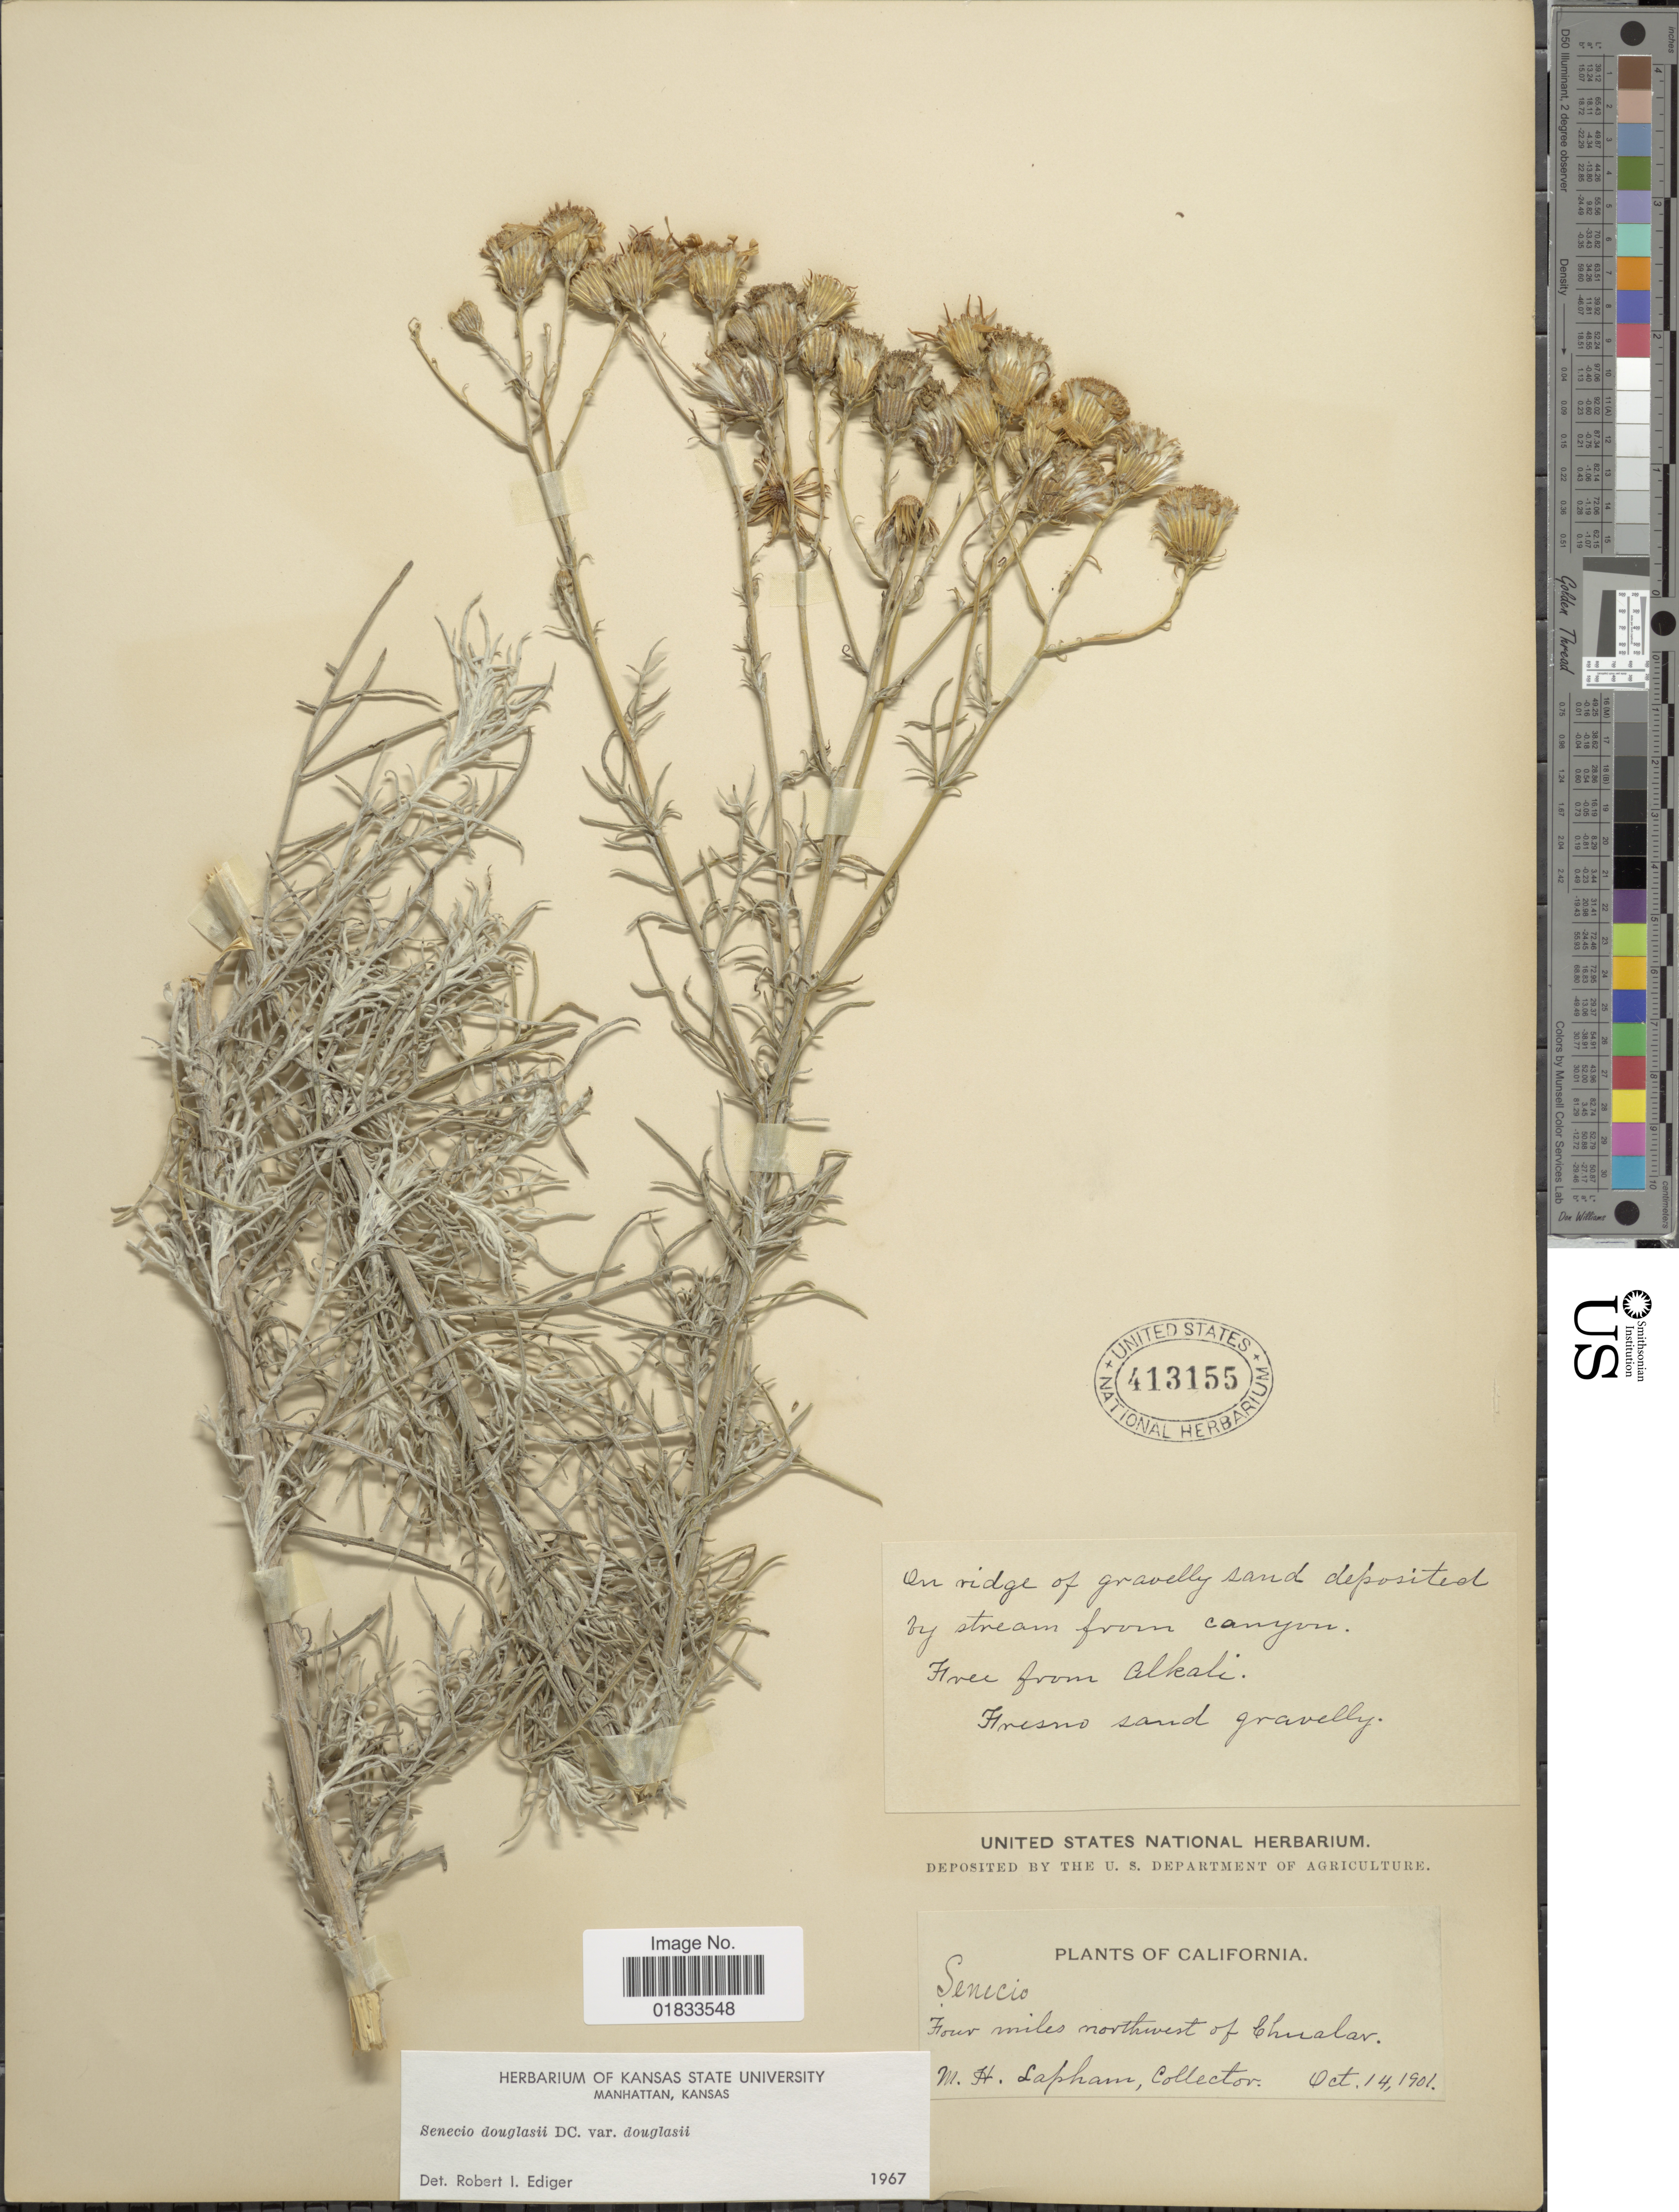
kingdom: Plantae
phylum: Tracheophyta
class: Magnoliopsida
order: Asterales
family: Asteraceae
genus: Senecio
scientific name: Senecio flaccidus var. douglasii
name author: (DC.) B.L. Turner & T.M. Barkley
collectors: M. Lapham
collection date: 1901-10-14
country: United States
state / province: California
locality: Four miles northwest of Chualar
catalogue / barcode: US 413155